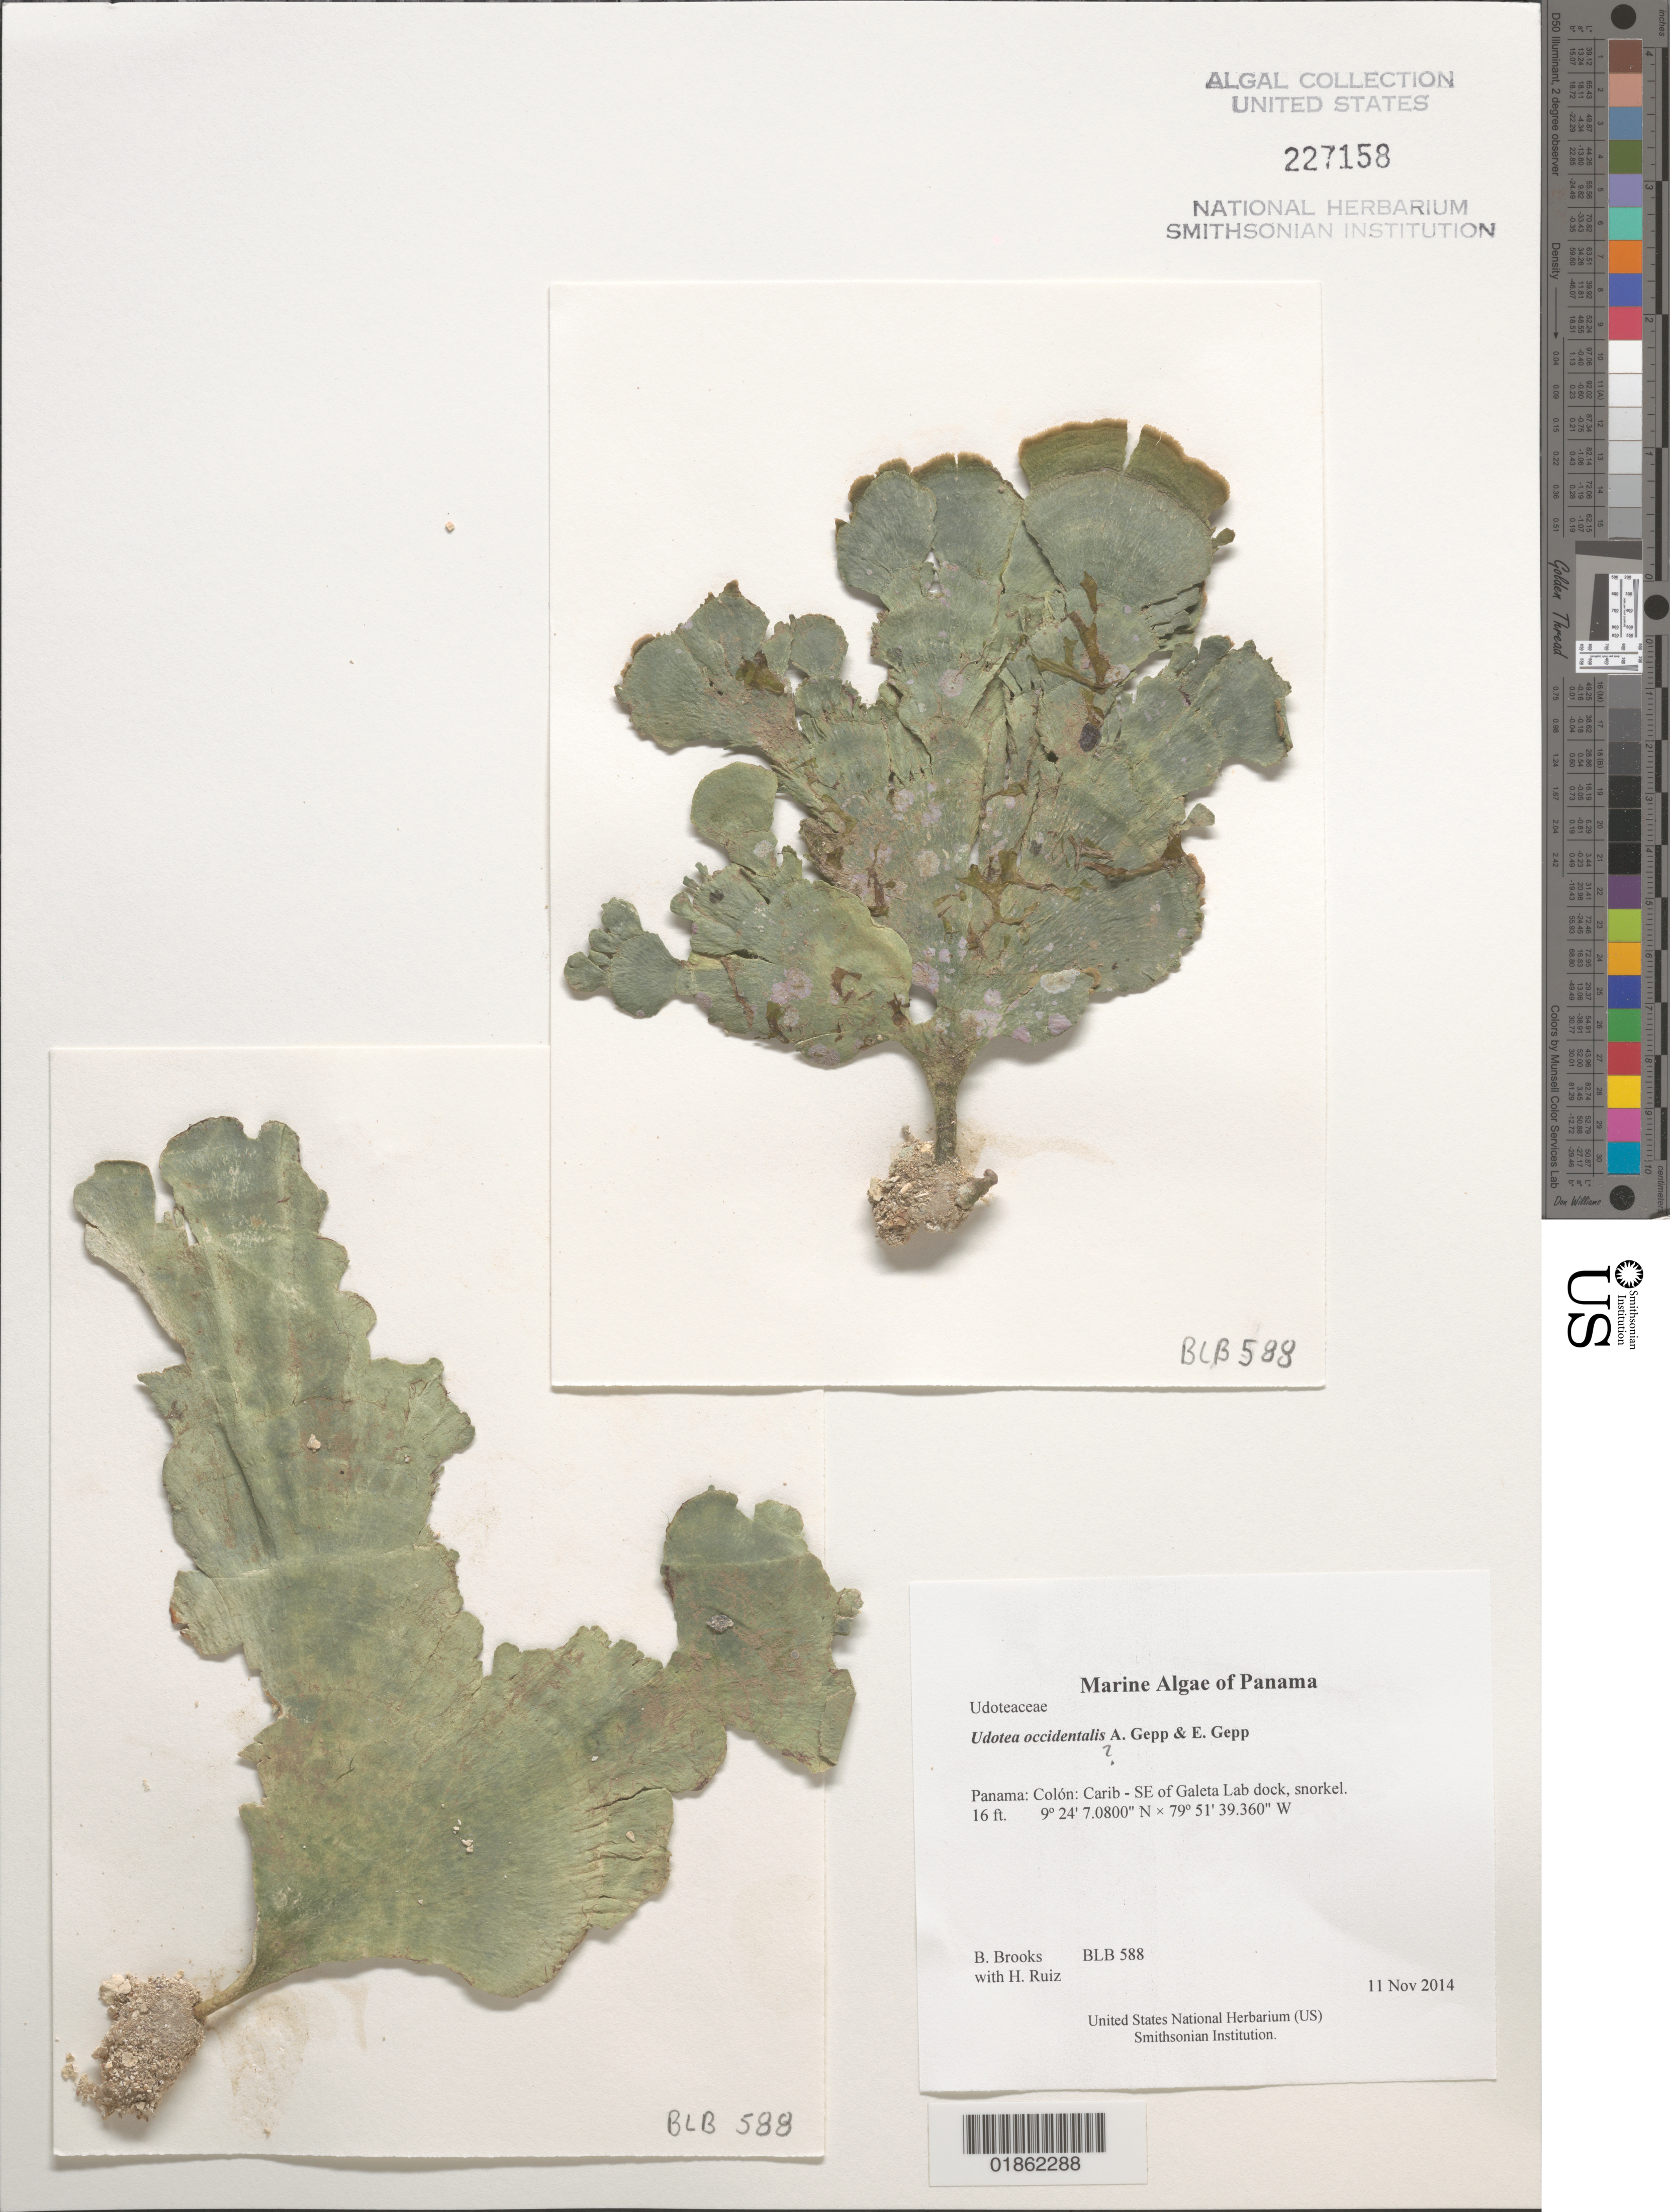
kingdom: Plantae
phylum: Chlorophyta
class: Ulvophyceae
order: Bryopsidales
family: Udoteaceae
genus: Udotea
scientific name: Udotea occidentalis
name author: A. Gepp & E. Gepp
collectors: B. Brooks & H. Ruiz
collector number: BLB 588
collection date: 2014-11-11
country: Panama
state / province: Colón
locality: Carib - SE of Galeta Lab dock, snorkel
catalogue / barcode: US 227158